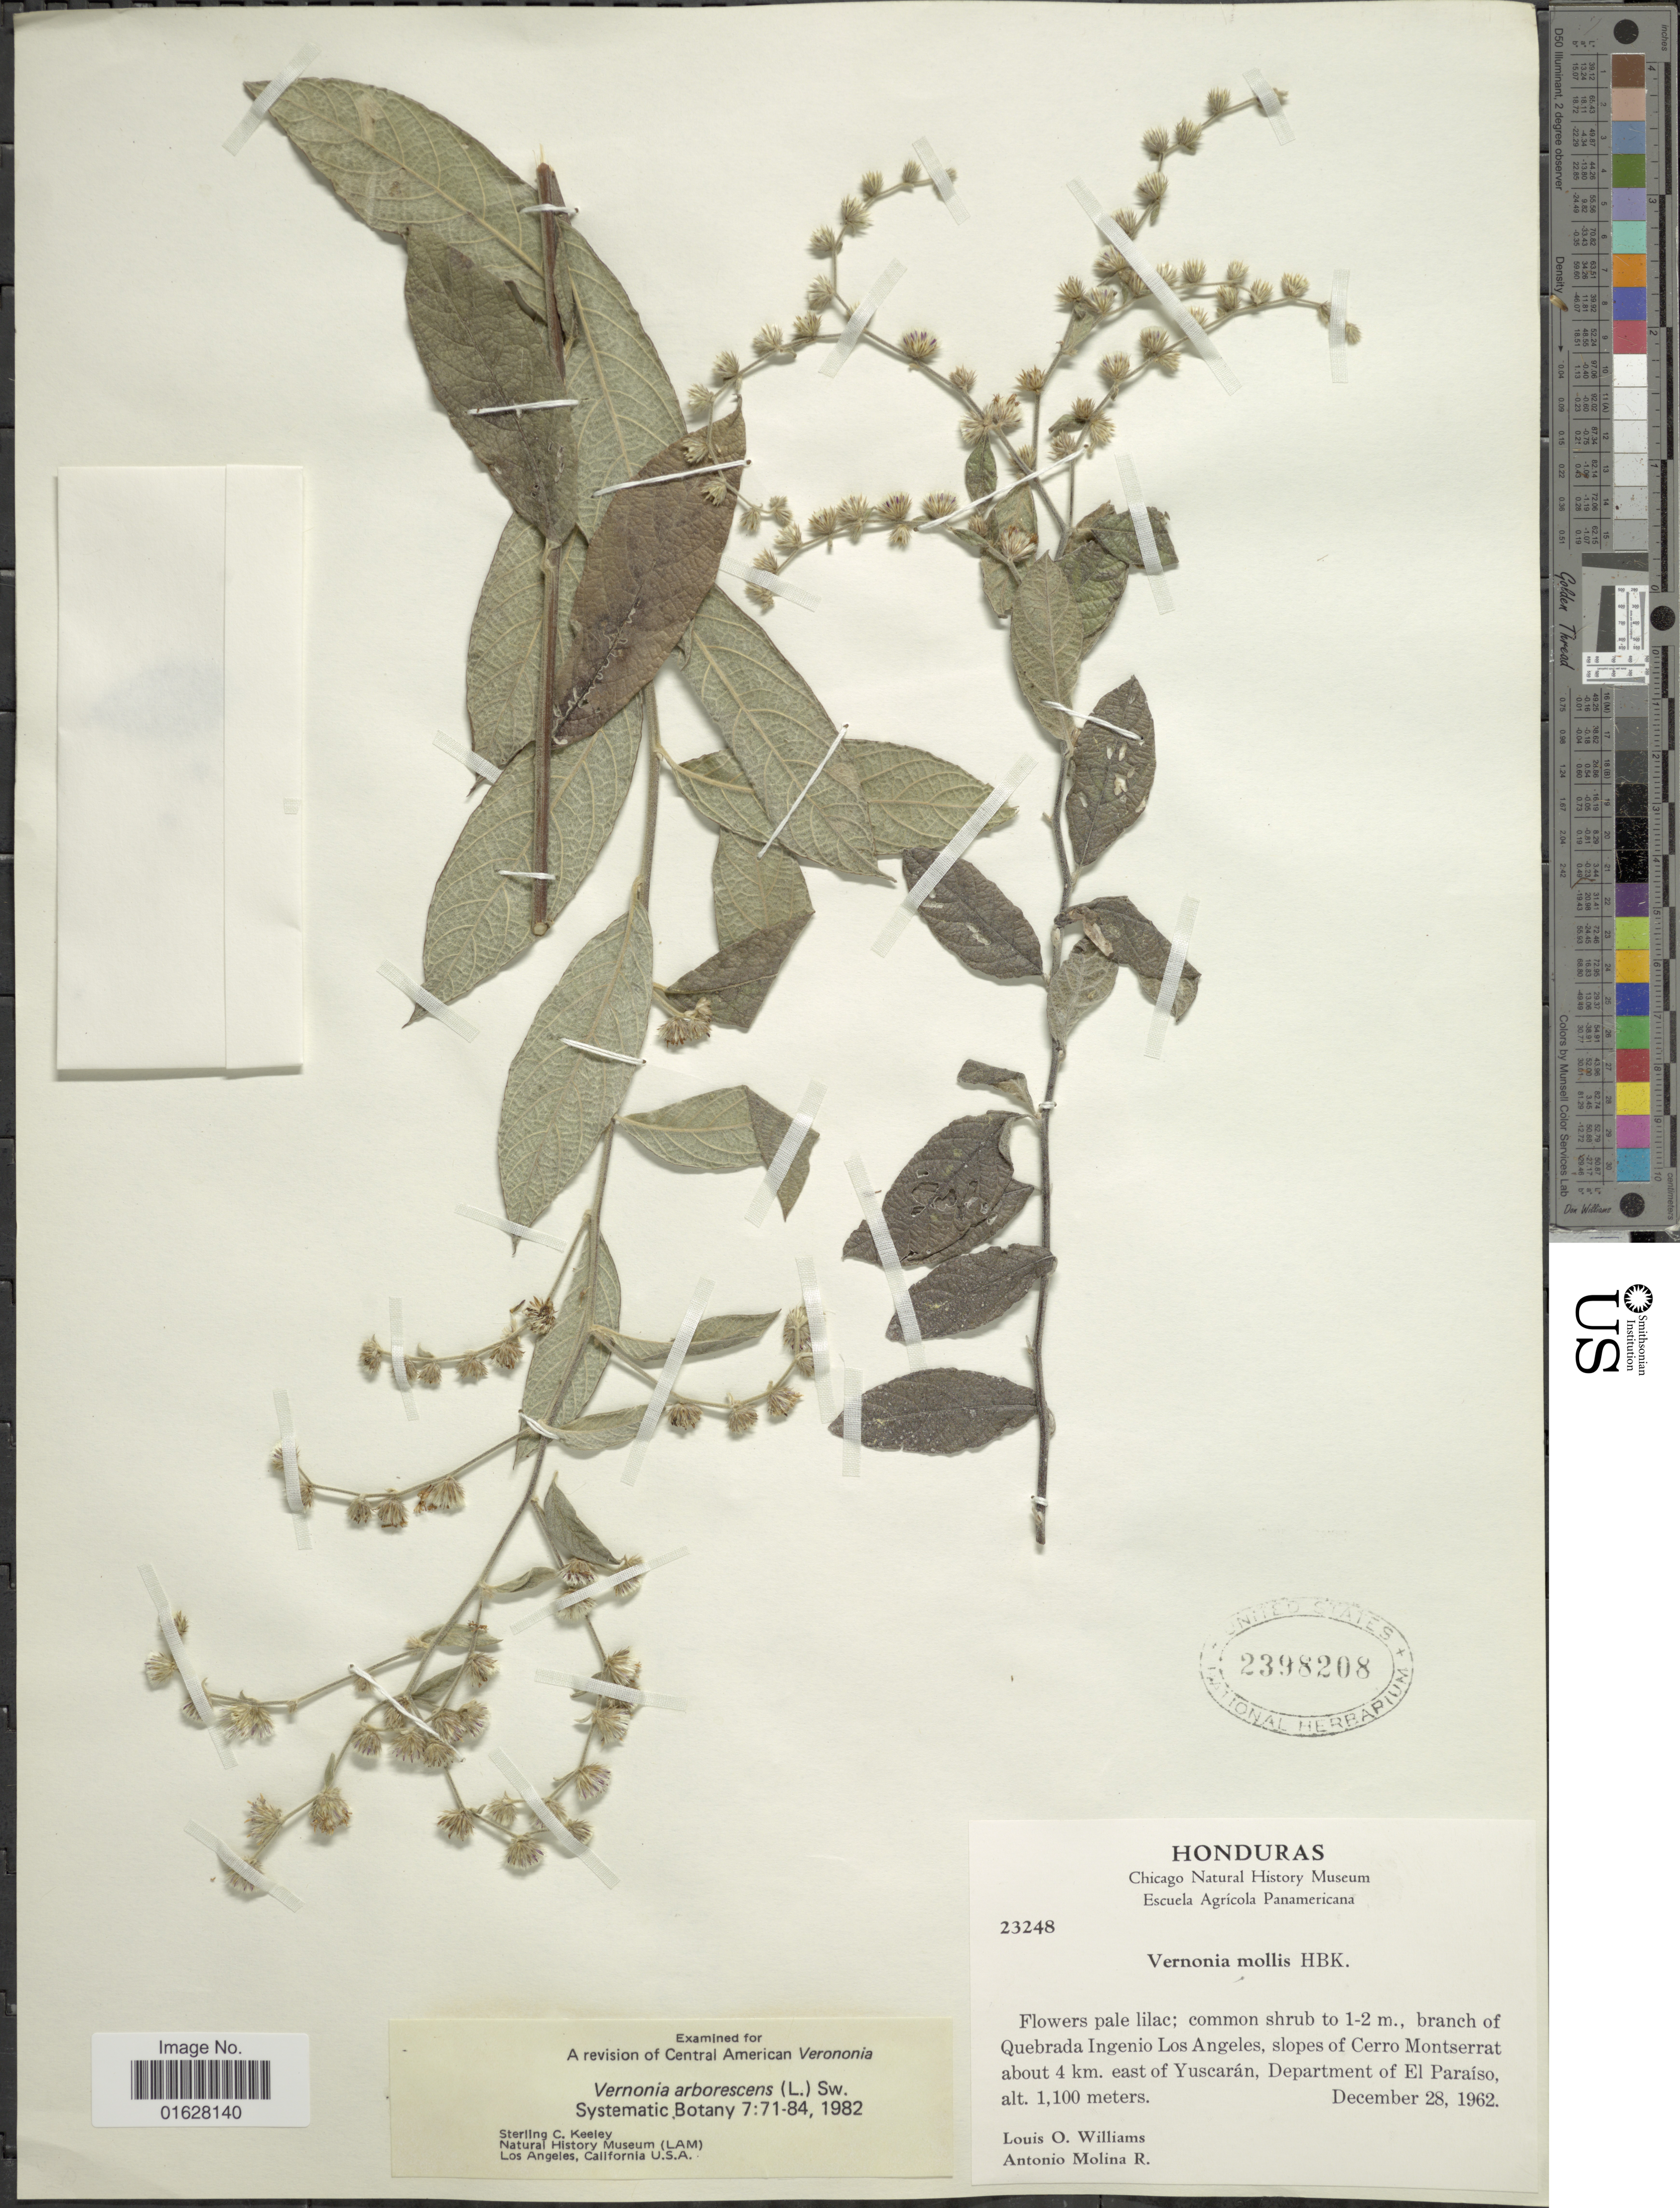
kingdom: Plantae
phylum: Tracheophyta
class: Magnoliopsida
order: Asterales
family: Asteraceae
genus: Lepidaploa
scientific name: Lepidaploa canescens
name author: (Kunth) H. Rob.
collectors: L. O. Williams & A. Molina R.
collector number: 23248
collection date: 1962-12-28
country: Honduras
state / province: El Paraíso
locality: Honduras. branch of Quebrada Ingenio Los Angeles, slopes of Cerro Montserrat about 4 km. east of Yuscaran, Department of El Paraiso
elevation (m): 1100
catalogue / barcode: US 2398208